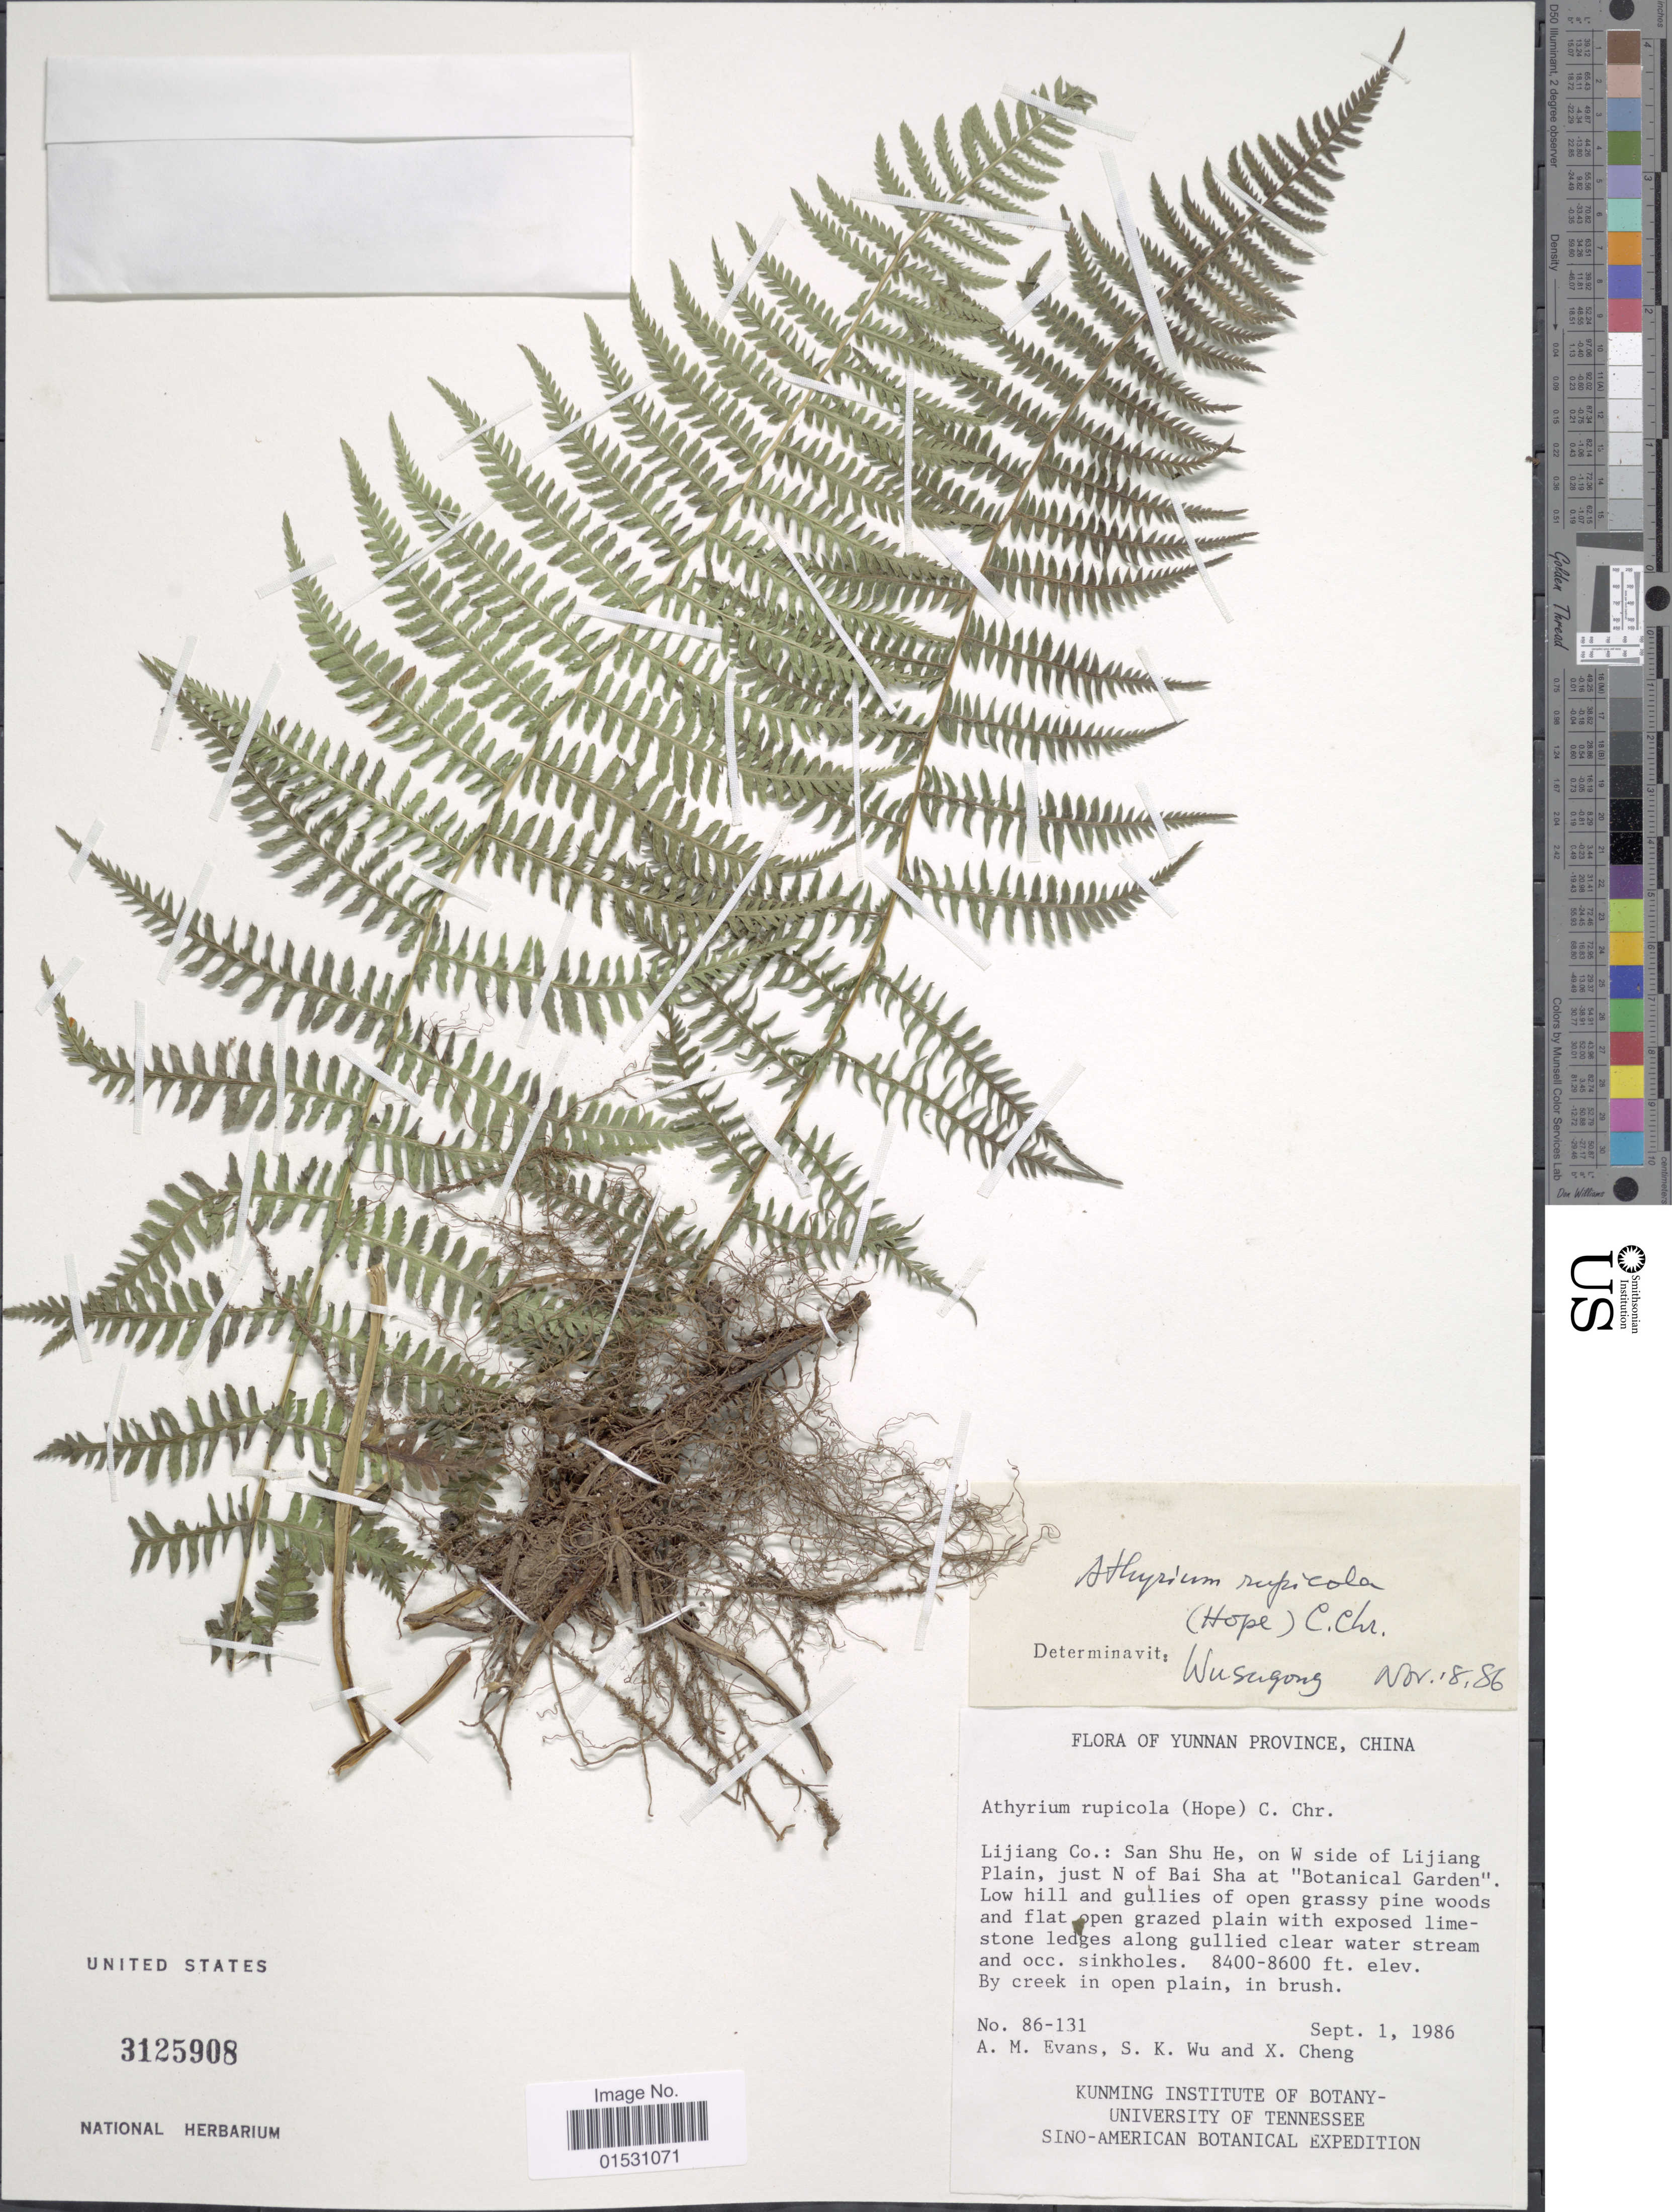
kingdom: Plantae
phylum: Tracheophyta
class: Polypodiopsida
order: Polypodiales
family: Athyriaceae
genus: Athyrium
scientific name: Athyrium rupicola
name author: (C. Hope) C. Chr.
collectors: A. M. Evans, S. K. Wu & X. Cheng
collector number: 86-131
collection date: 1986-09-01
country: China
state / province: Yunnan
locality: Yunnan Province. Lijiang Co.: San SHu He, on W side of Lijang Plain, just N of Bai Sha at 'Botanical Garden'.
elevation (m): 2560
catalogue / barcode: US 3125908